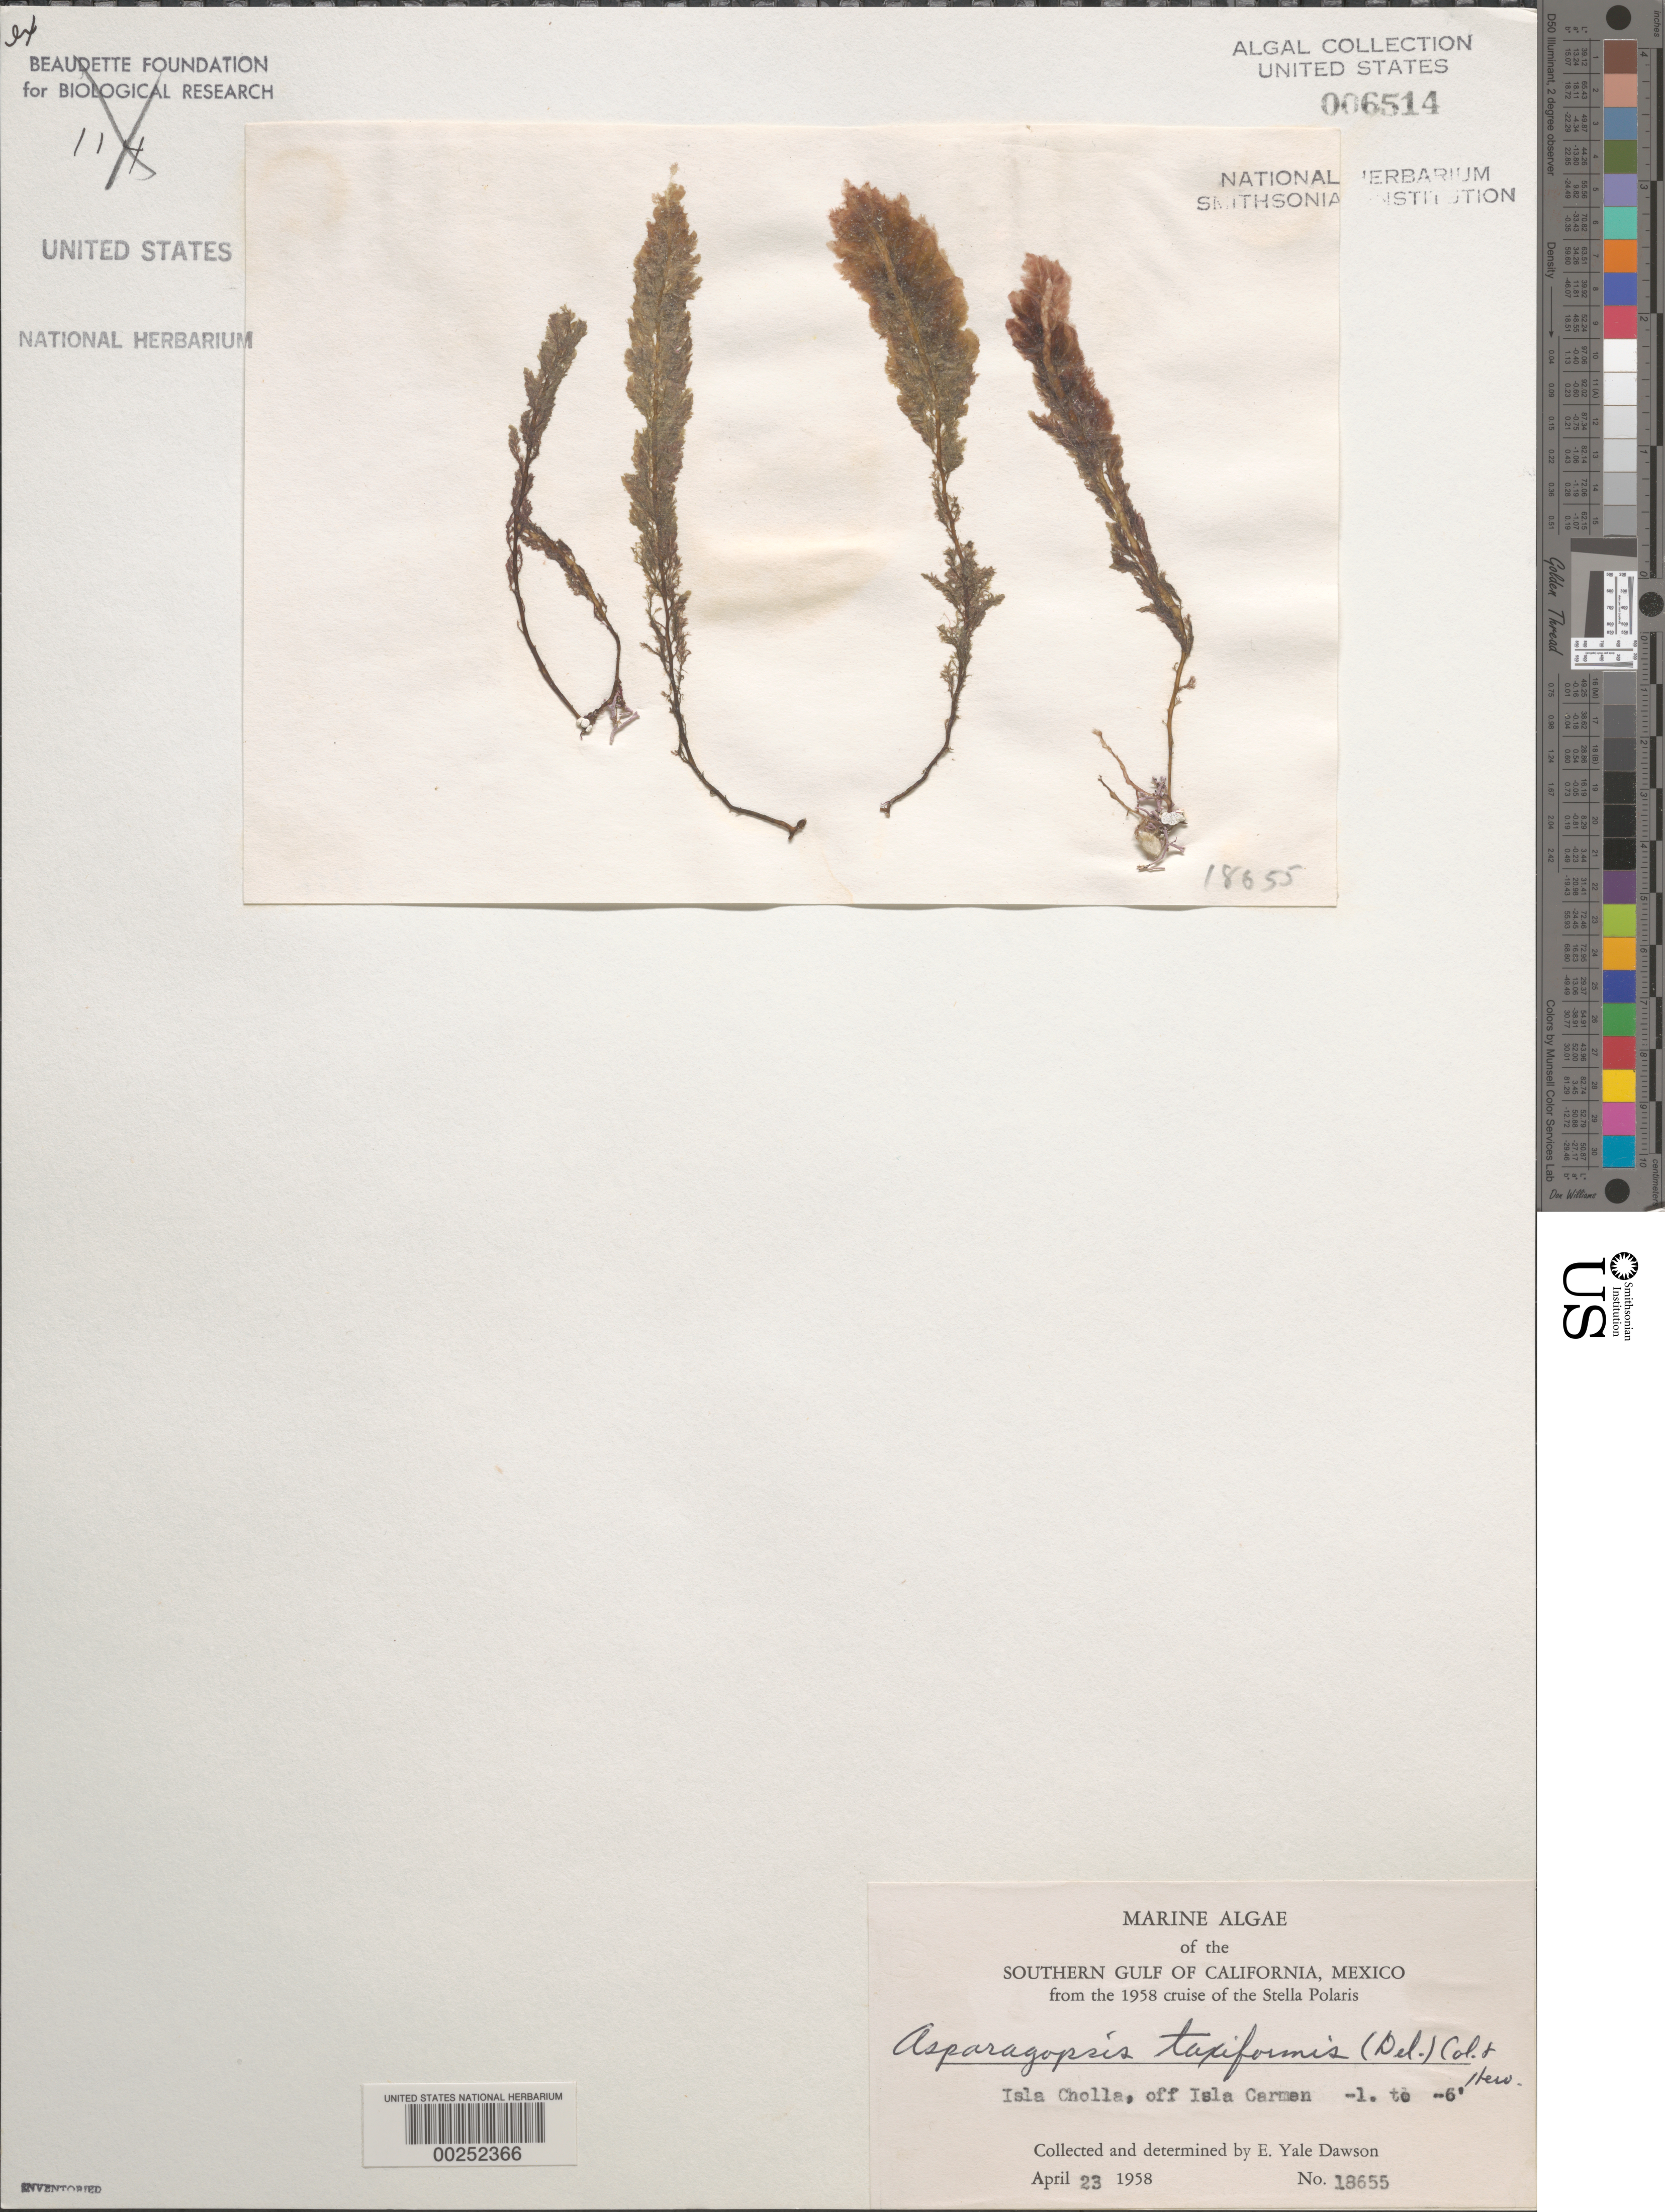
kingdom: Plantae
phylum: Rhodophyta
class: Florideophyceae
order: Bonnemaisoniales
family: Bonnemaisoniaceae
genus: Asparagopsis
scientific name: Asparagopsis taxiformis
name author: (Delile) Trevis.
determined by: Dawson, E. Y.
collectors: E. Y. Dawson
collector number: EYD 18655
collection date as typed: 23 Apr 1958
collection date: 1958-04-23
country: Mexico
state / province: Baja California Sur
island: Isla Cholla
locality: Off Isla Carmen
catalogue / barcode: US 6514